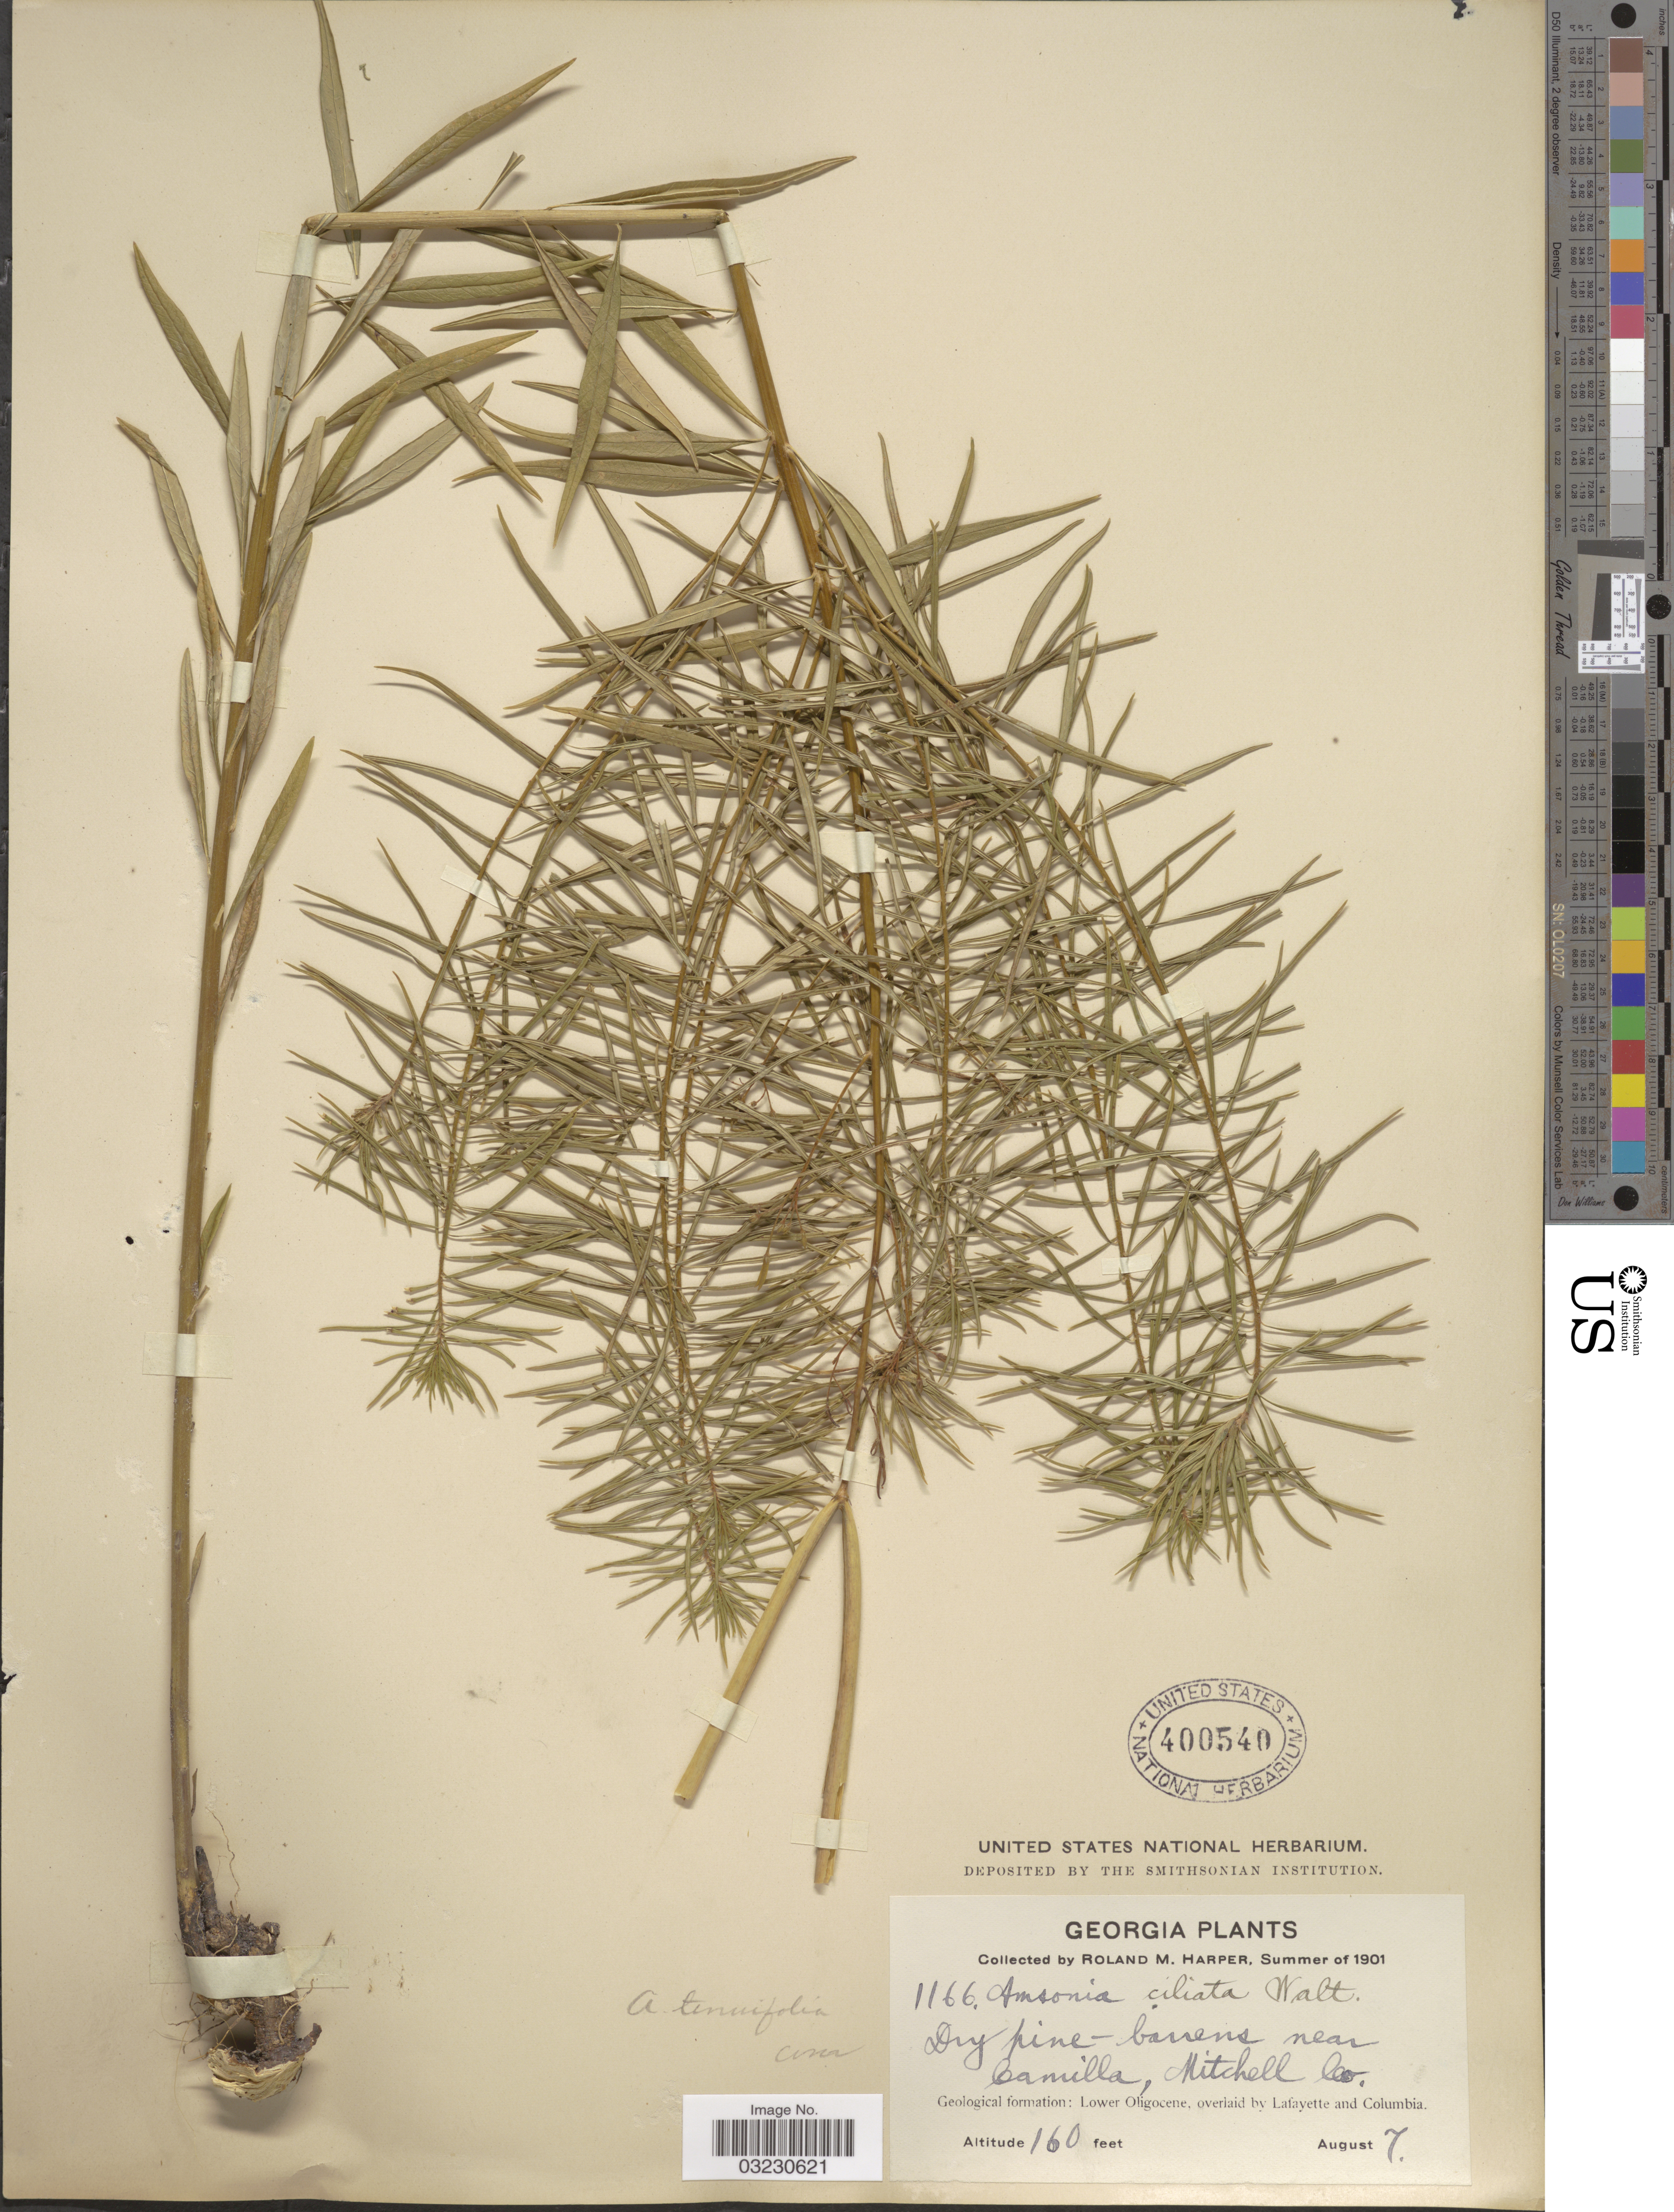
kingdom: Plantae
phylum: Tracheophyta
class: Magnoliopsida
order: Gentianales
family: Apocynaceae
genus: Amsonia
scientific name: Amsonia tenuifolia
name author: (Raf.) R.A. Harper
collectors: R. M. Harper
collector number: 1166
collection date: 1901-08-07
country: United States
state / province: Georgia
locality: Dry pine-barrens near Camilla, Mitchell Co.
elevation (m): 49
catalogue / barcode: US 400540